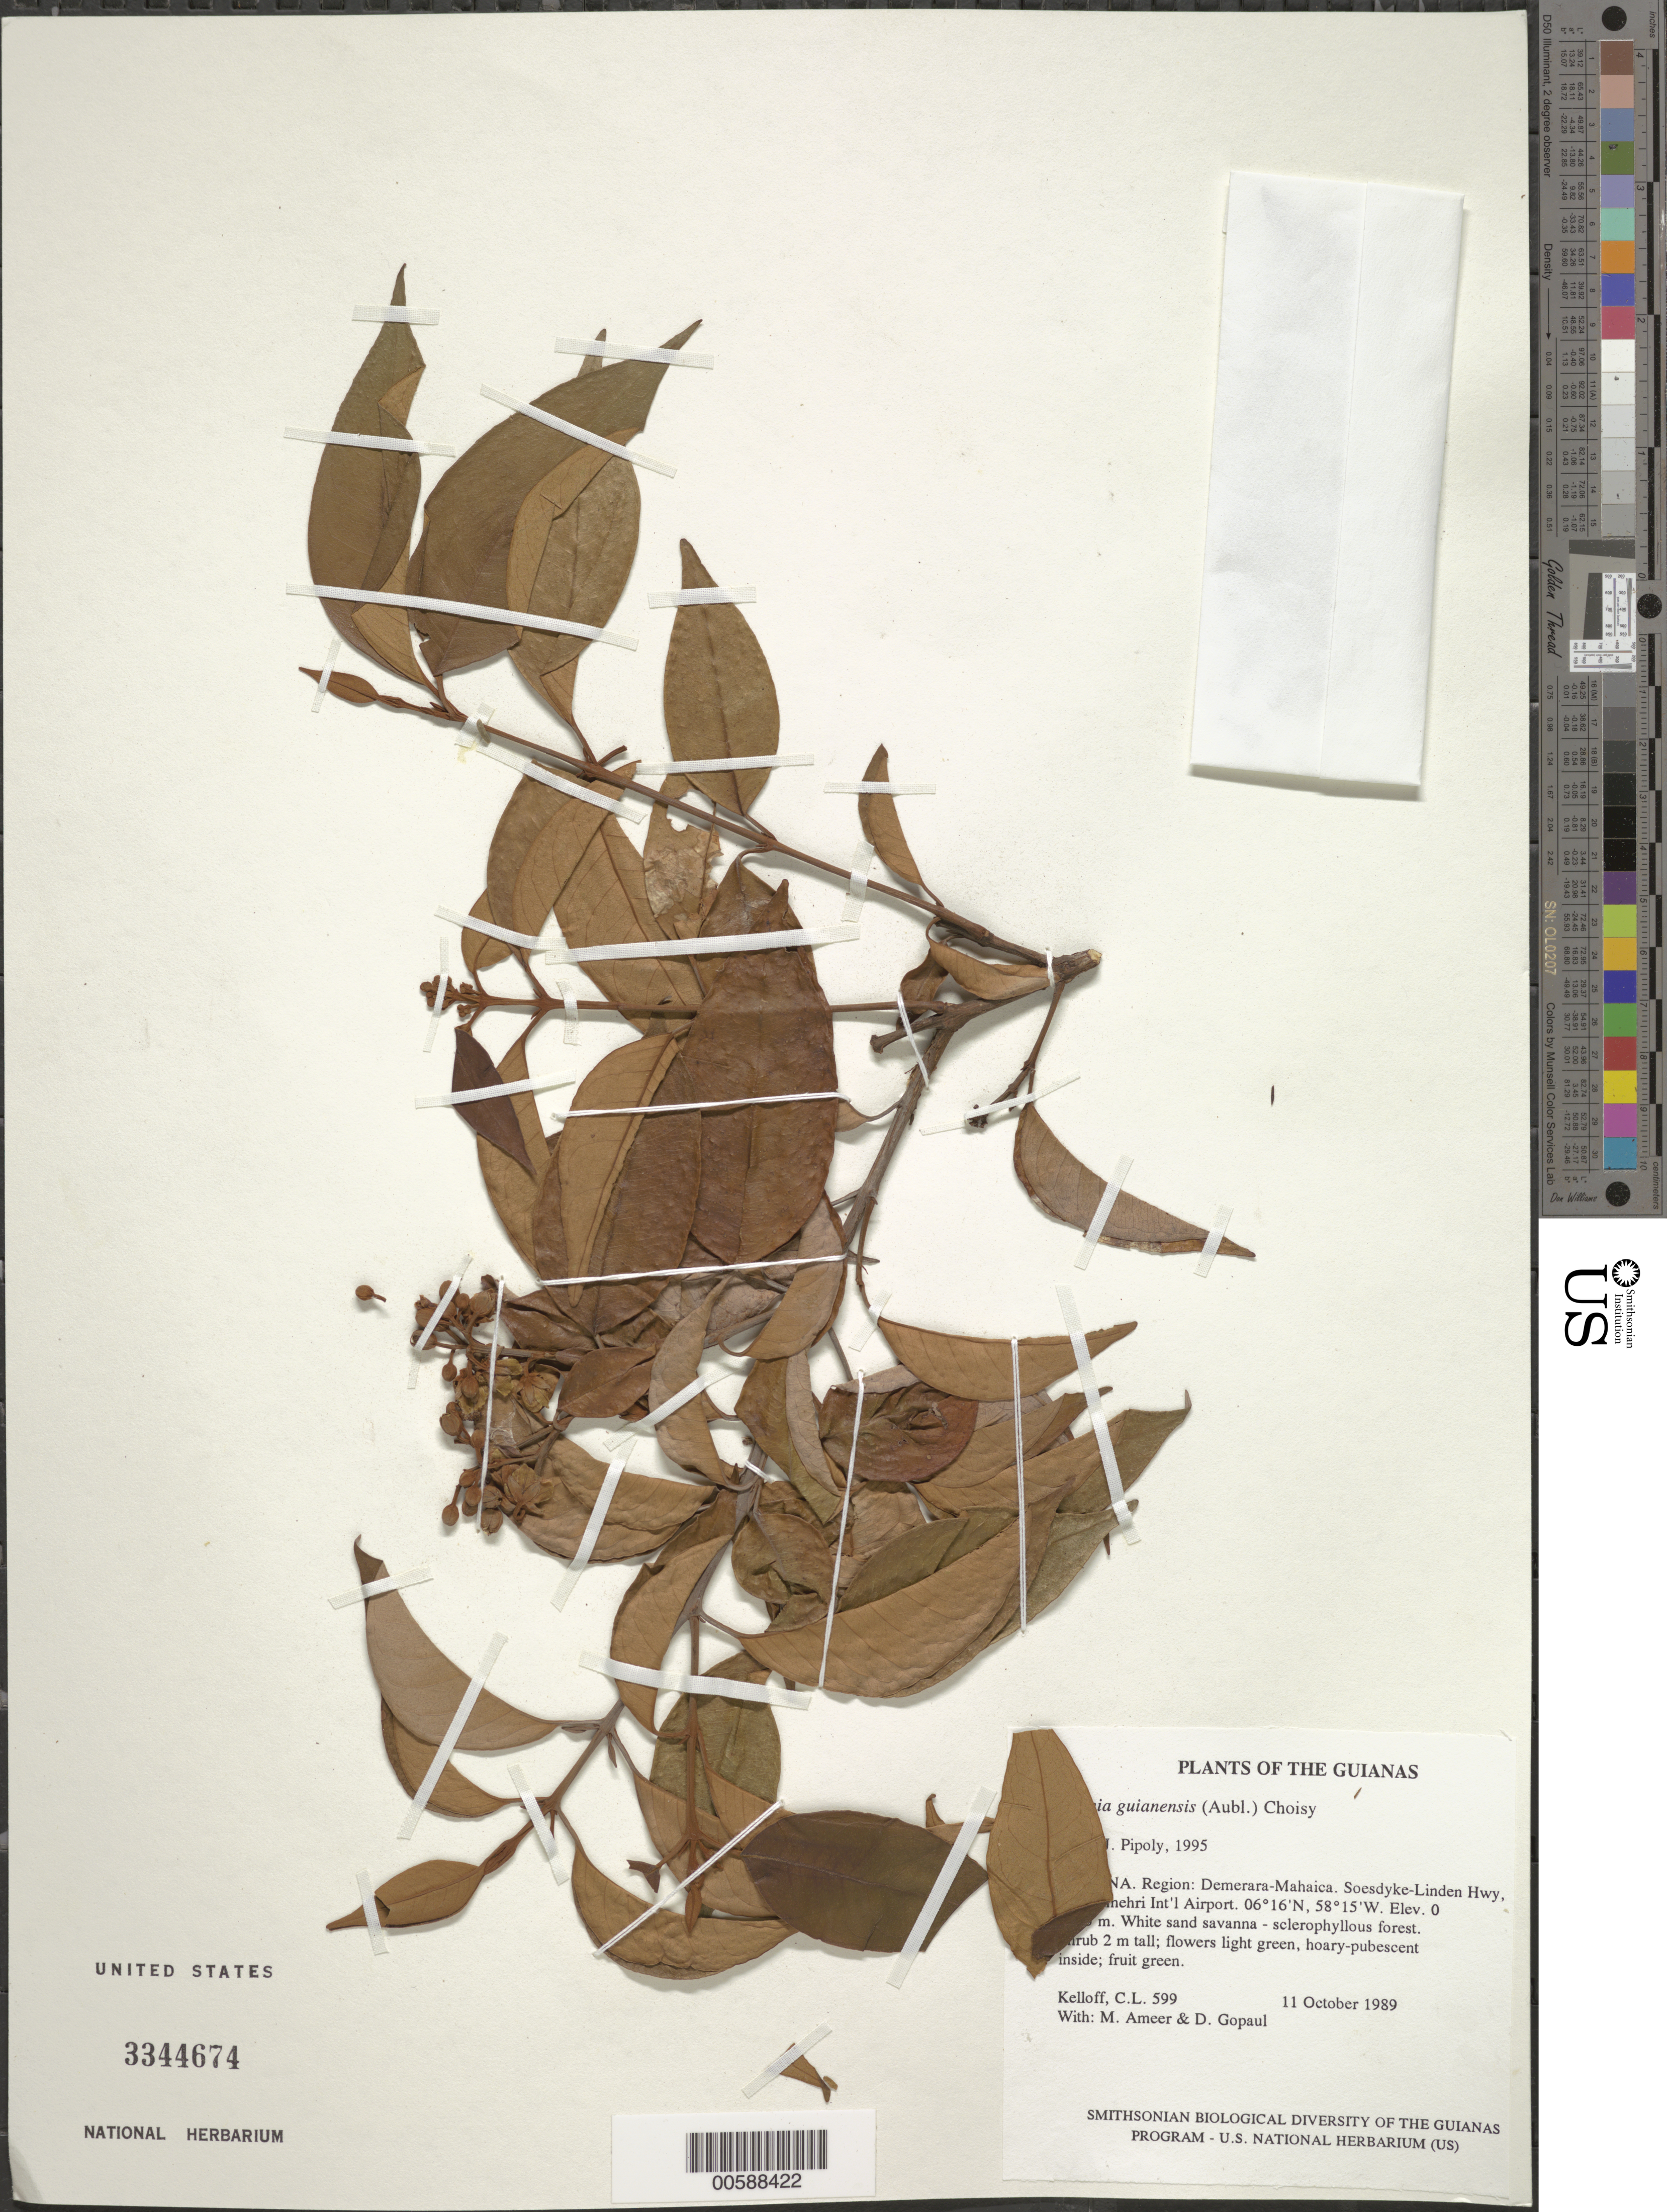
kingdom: Plantae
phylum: Tracheophyta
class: Magnoliopsida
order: Malpighiales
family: Hypericaceae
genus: Vismia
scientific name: Vismia guianensis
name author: (Aubl.) Pers.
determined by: Pipoly, J. J., III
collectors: C. L. Kelloff, M. Ameer & D. Gopaul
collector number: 599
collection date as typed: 11 October 1989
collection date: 1989-10-11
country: Guyana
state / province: Demerara-Mahaica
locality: Soesdyke-Linden Hwy, S of Timehri Int'l Airport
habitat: White sand savanna - sclerophyllous forest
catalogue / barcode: US 3344674